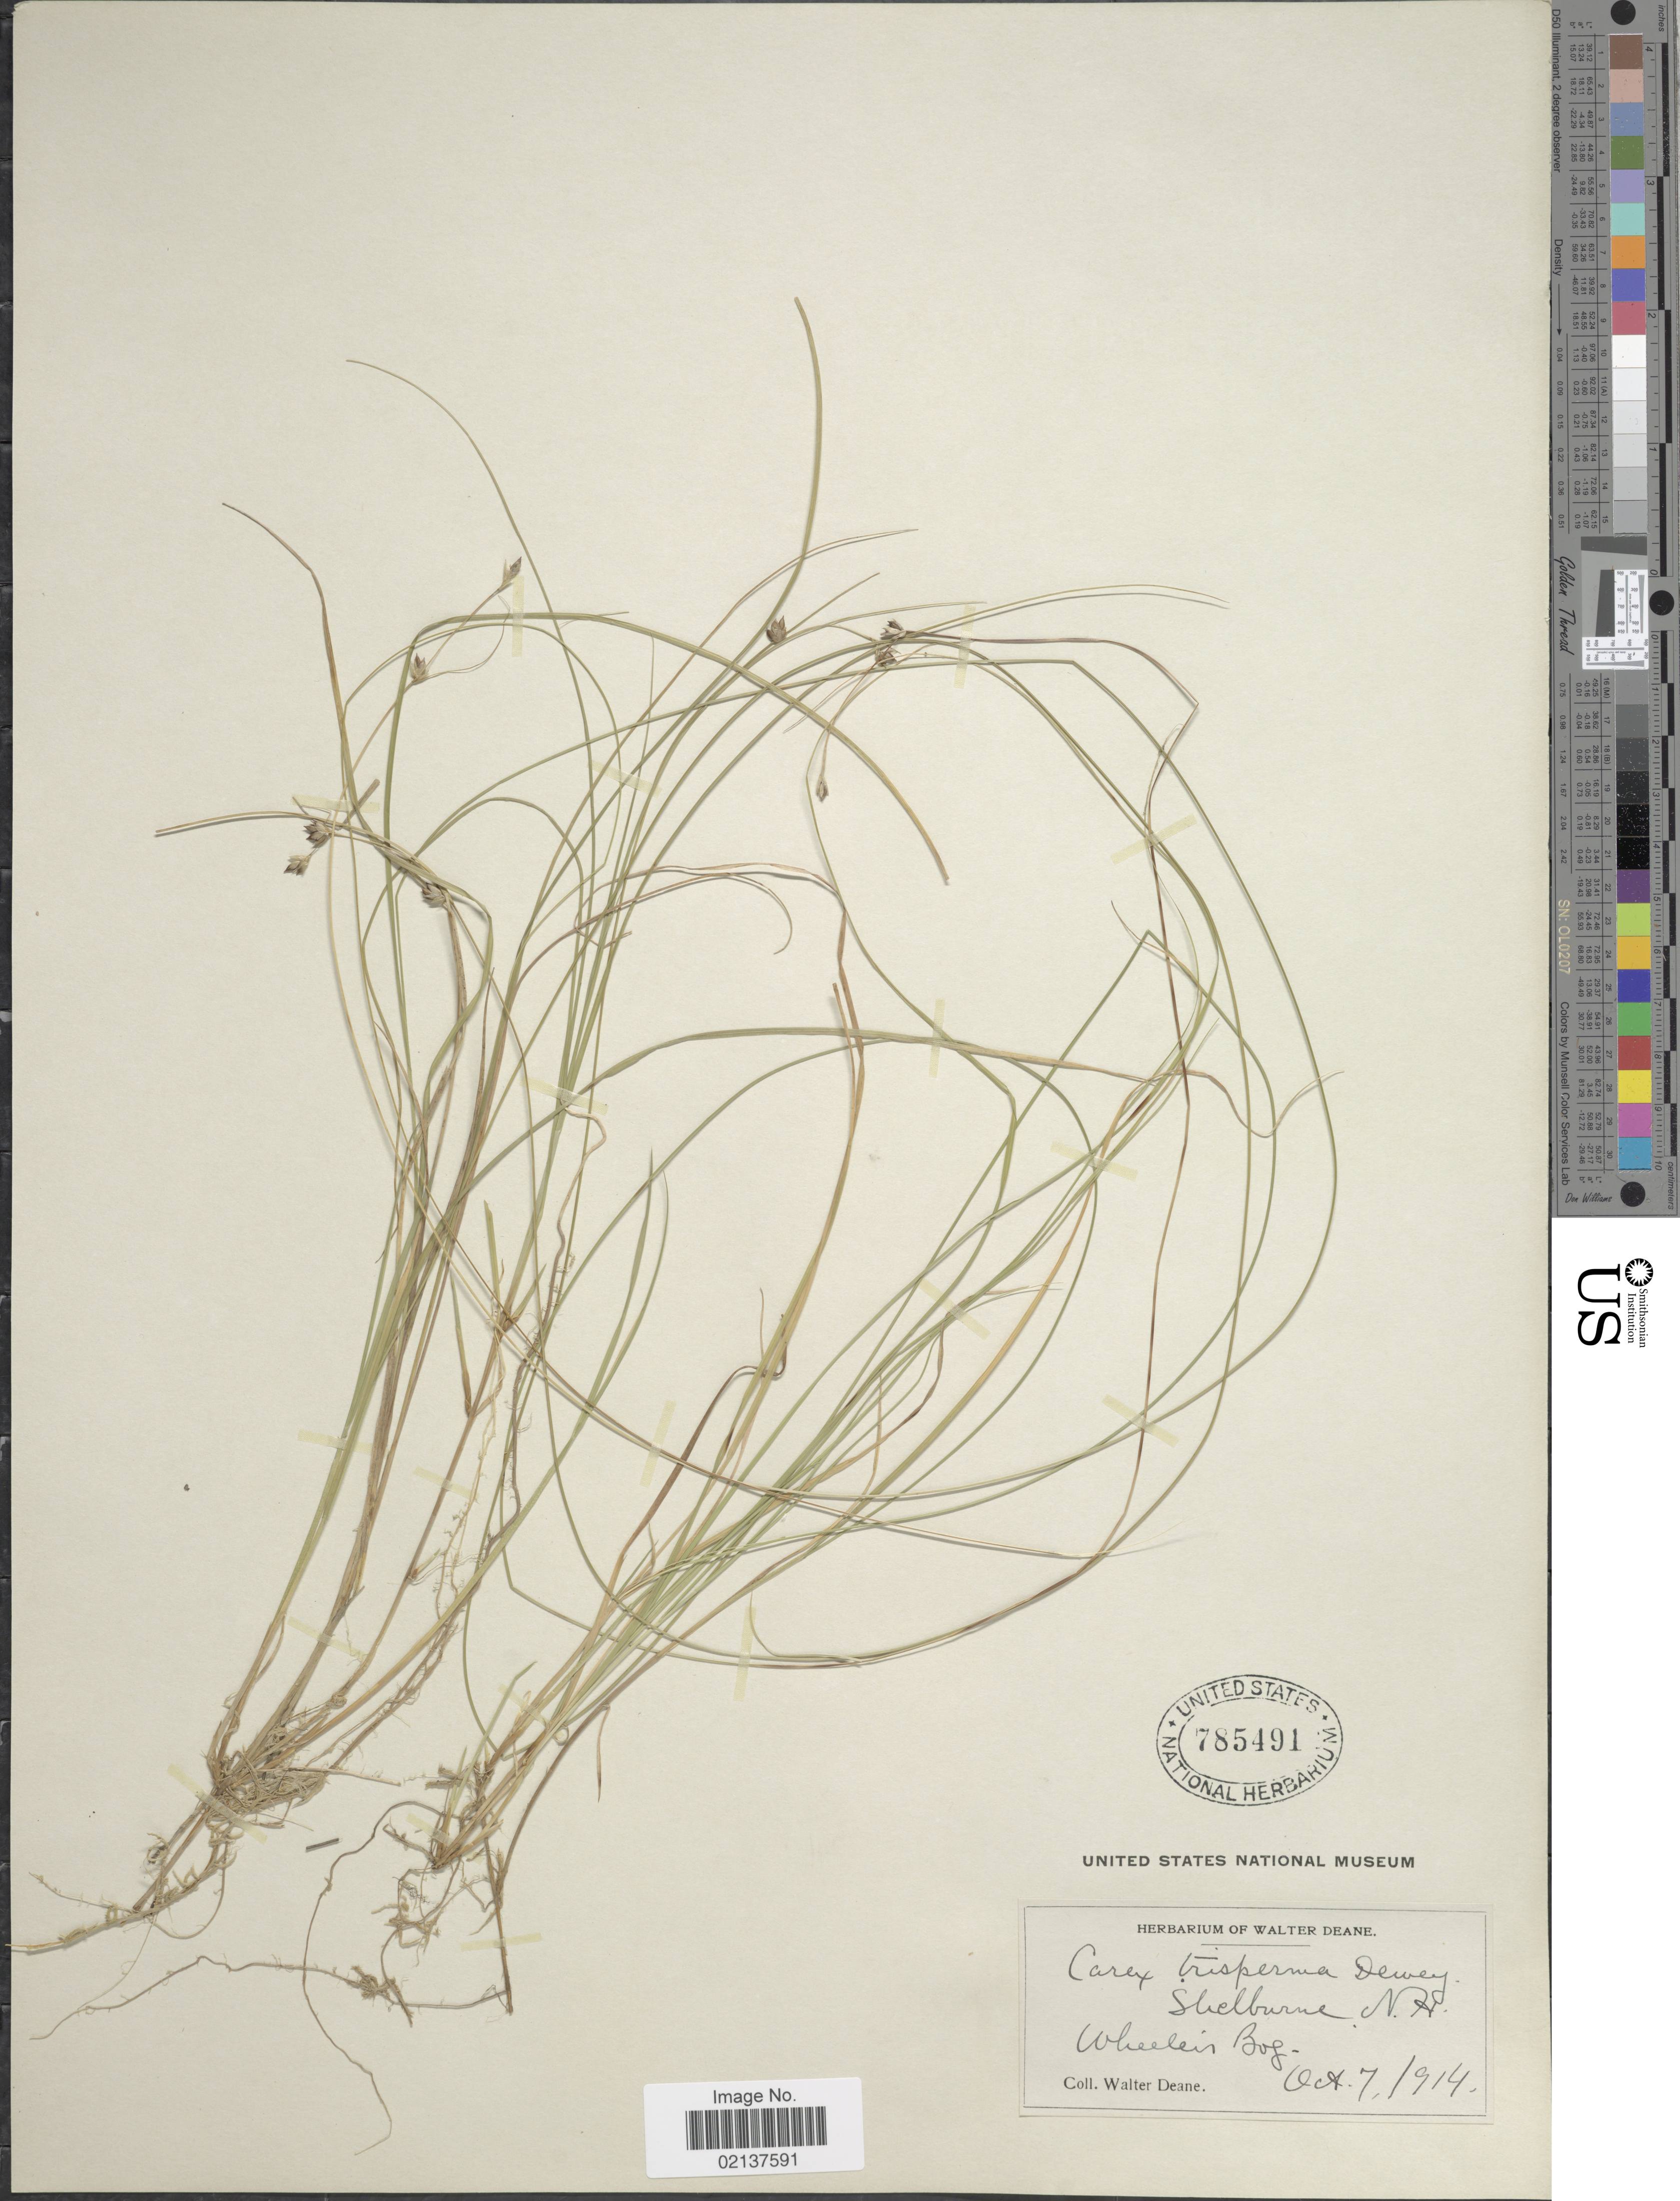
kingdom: Plantae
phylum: Tracheophyta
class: Liliopsida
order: Poales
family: Cyperaceae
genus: Carex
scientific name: Carex trisperma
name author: Dewey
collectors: W. Deane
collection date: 1914-10-07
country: United States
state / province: New Hampshire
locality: Shelburne, N.H., Wheeler's bog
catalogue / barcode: US 785491